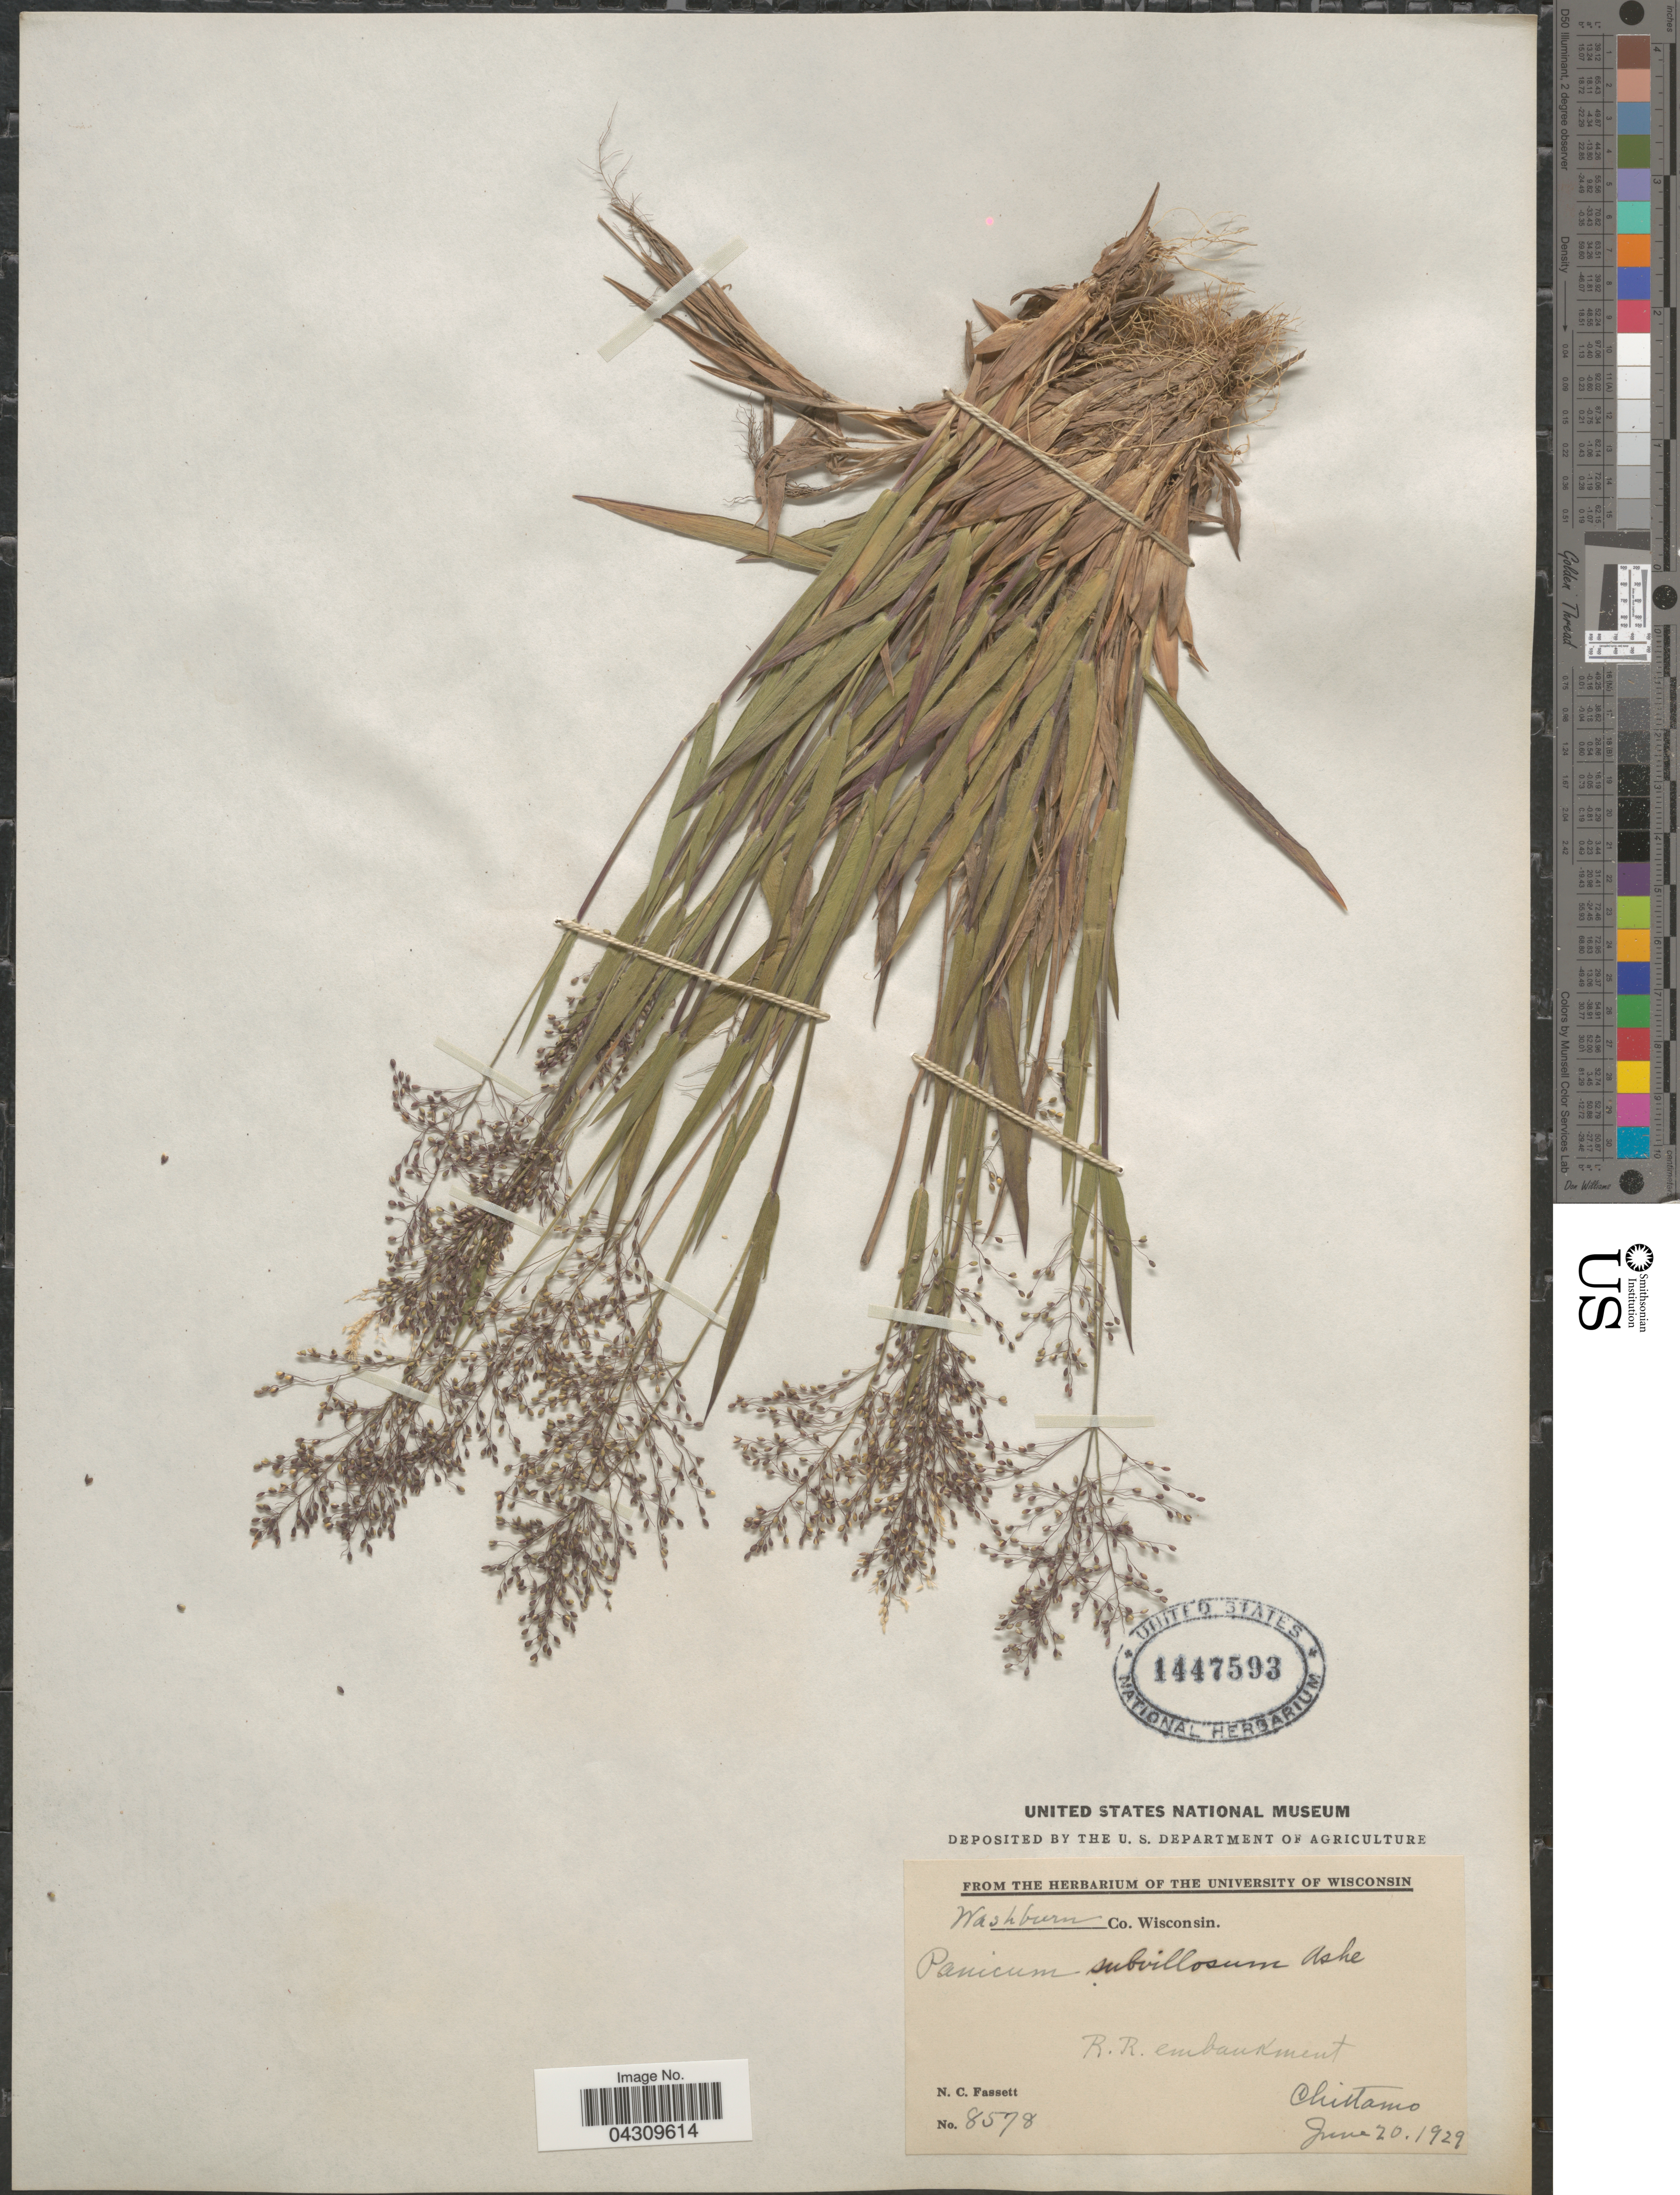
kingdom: Plantae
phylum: Tracheophyta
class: Liliopsida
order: Poales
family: Poaceae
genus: Dichanthelium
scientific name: Dichanthelium acuminatum var. acuminatum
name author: (Sw.) Gould & C.A. Clark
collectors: N. C. Fassett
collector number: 8578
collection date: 1929-06-20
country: United States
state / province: Wisconsin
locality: Washburn Co. R.R. embankment. Chittamo.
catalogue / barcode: US 1447593